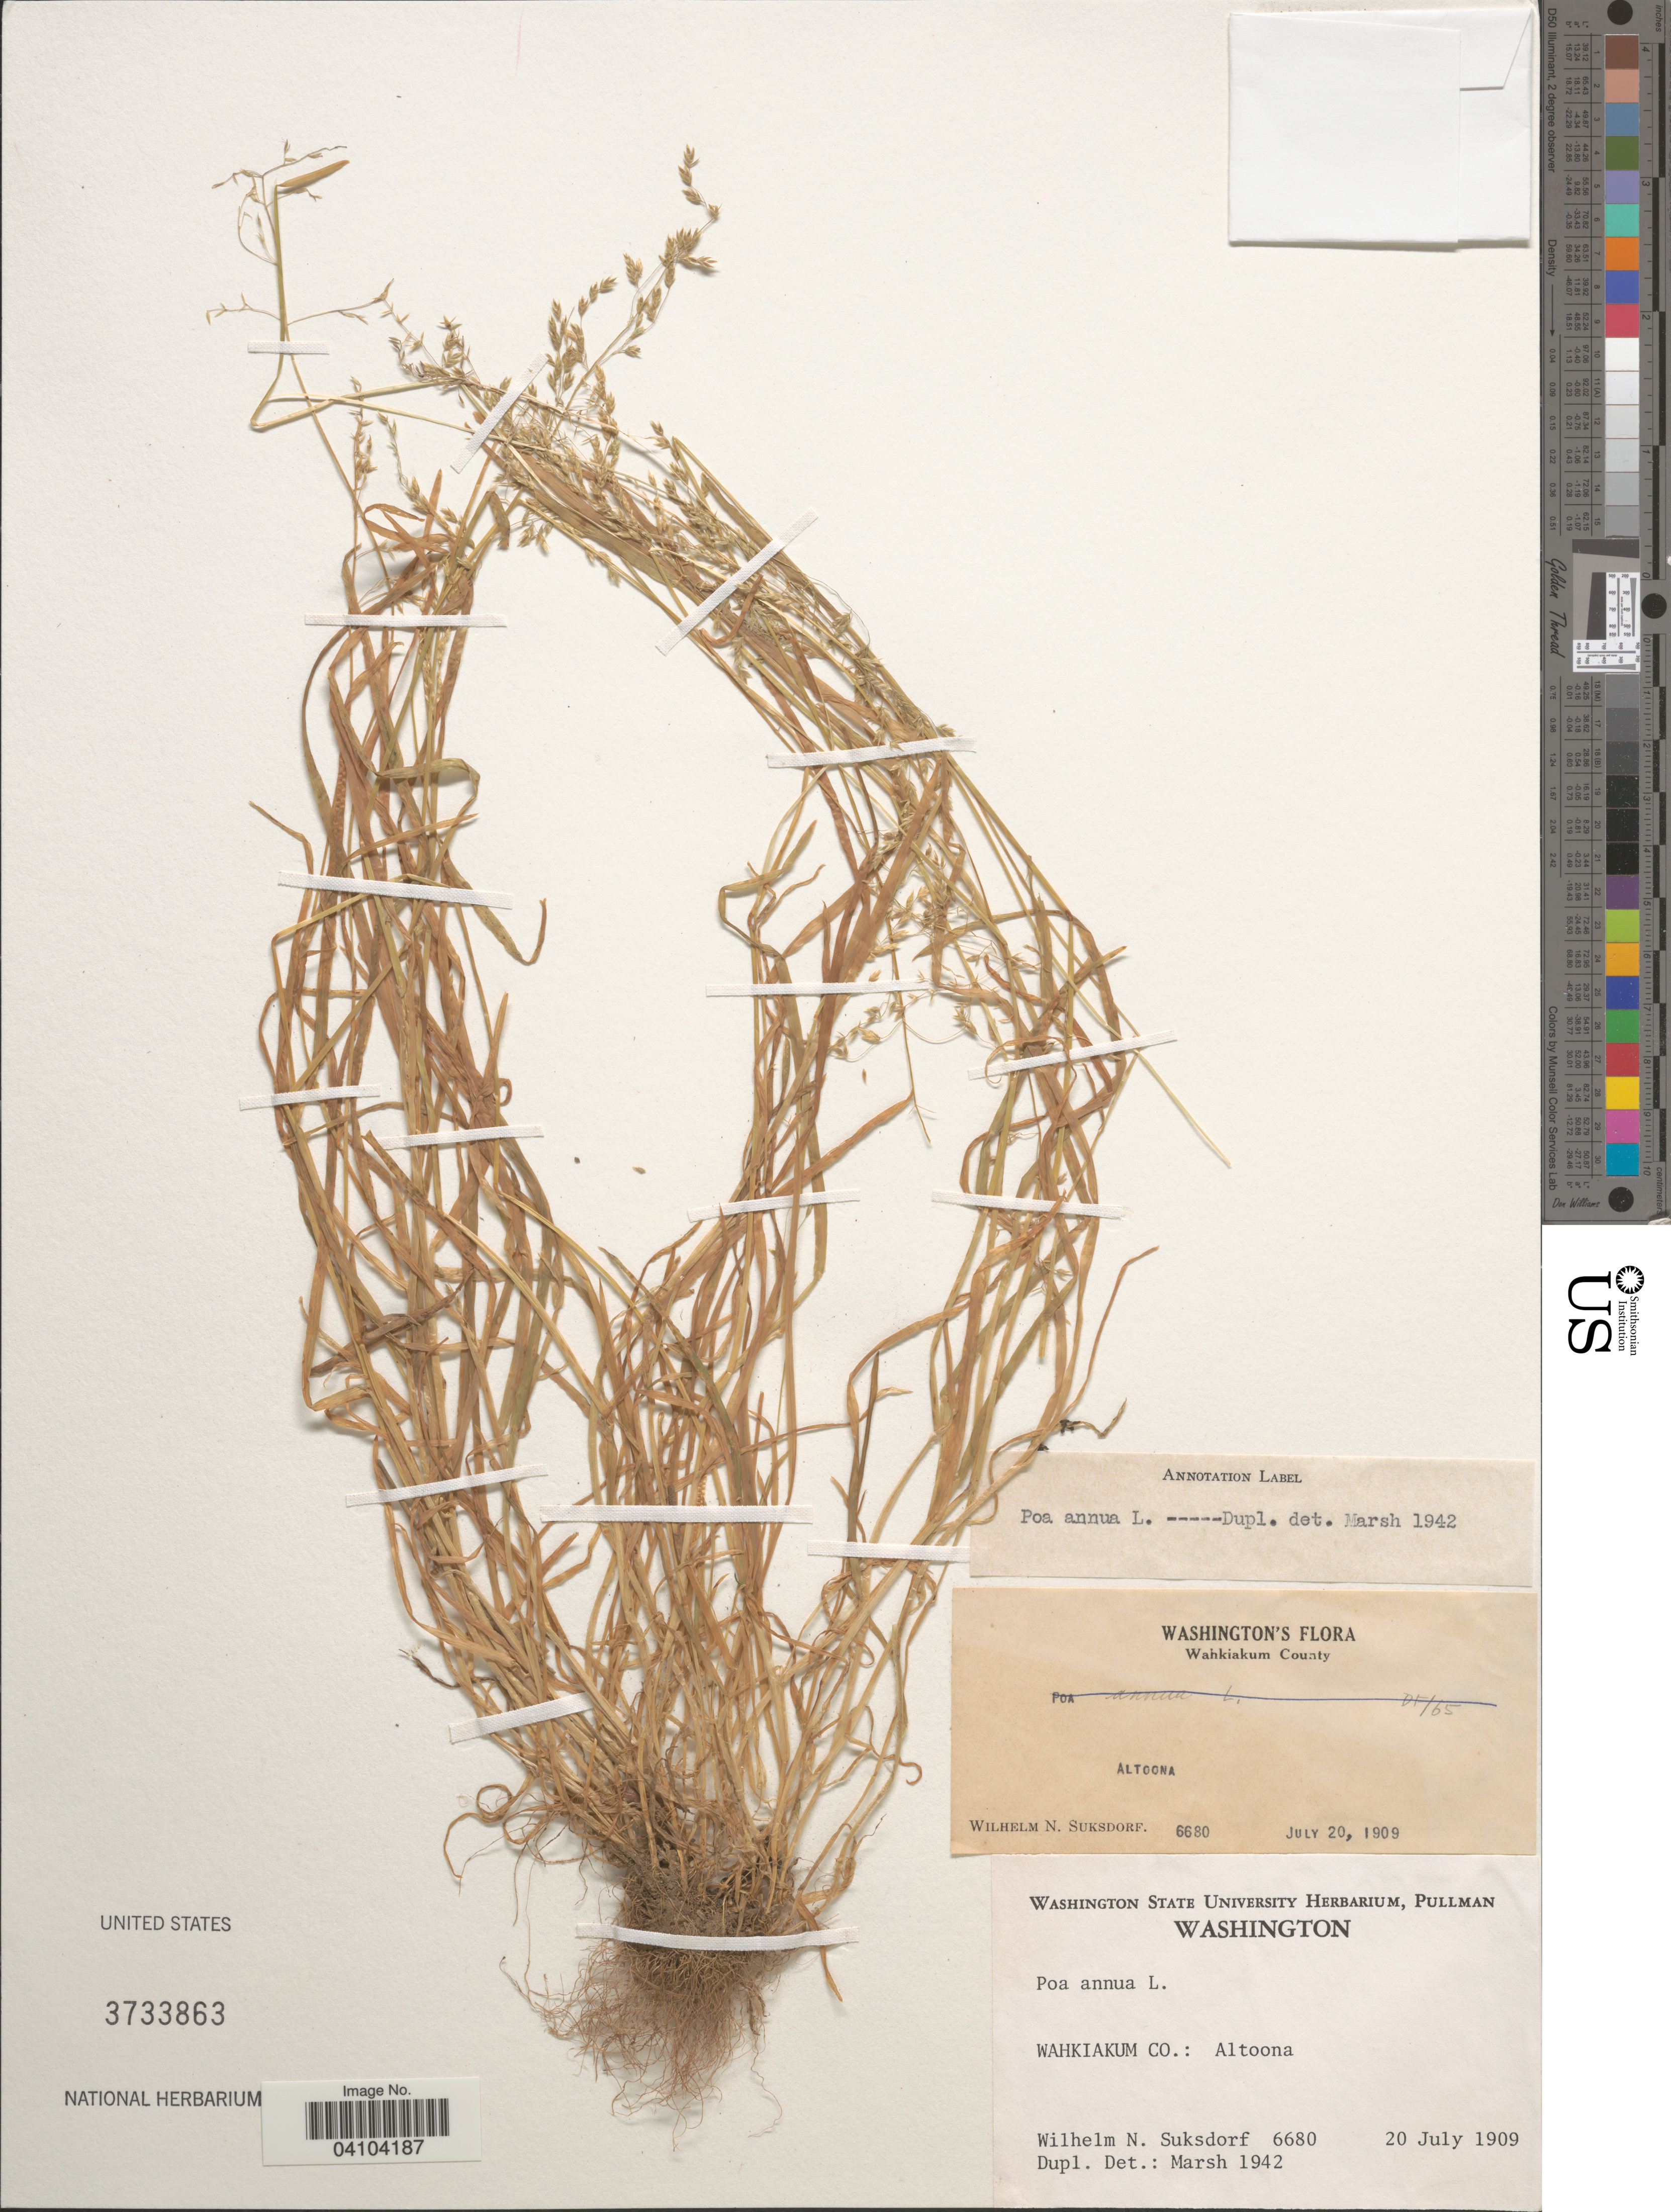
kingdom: Plantae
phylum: Tracheophyta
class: Liliopsida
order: Poales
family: Poaceae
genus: Poa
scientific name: Poa annua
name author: L.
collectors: W. N. Suksdorf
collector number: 6680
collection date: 1909-07-20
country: United States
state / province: Washington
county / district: Wahkiakum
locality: Wahkiakum Co.: Altoona.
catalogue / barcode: US 3733863